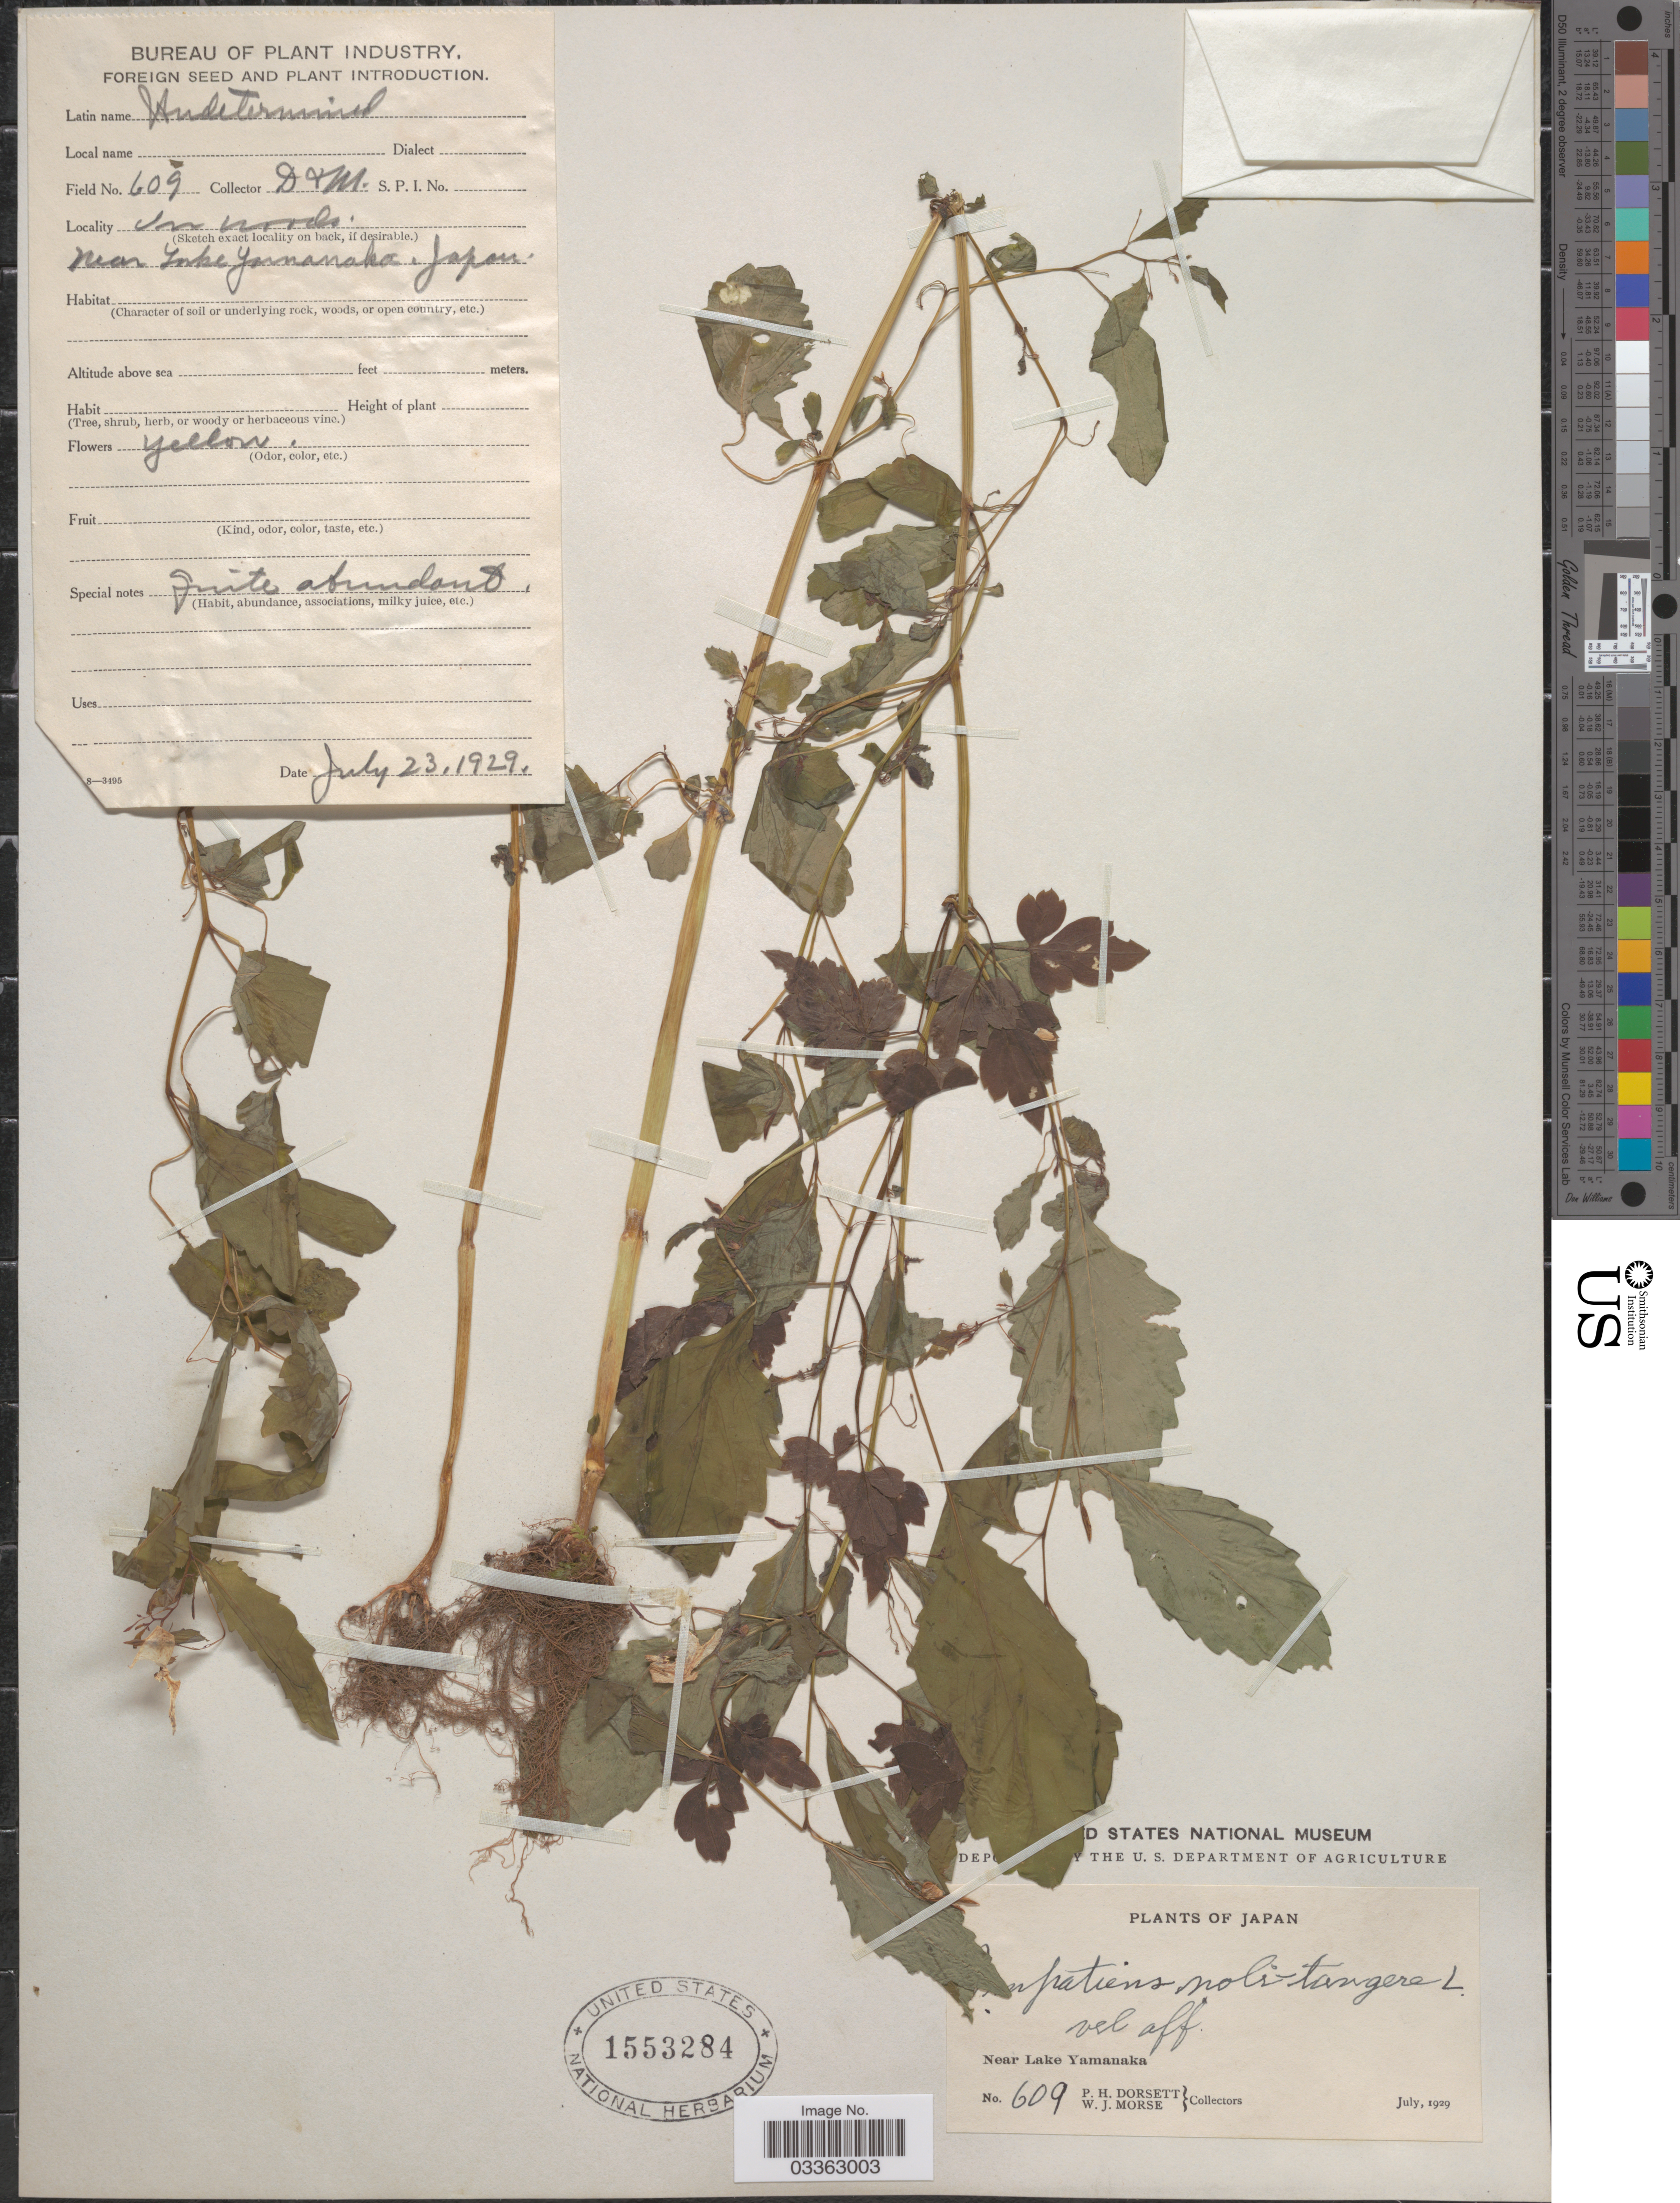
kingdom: Plantae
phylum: Tracheophyta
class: Magnoliopsida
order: Ericales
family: Balsaminaceae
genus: Impatiens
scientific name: Impatiens noli-tangere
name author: L.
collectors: P. H. Dorsett & W. J. Morse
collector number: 609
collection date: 1929-07-23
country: Japan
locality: Near Lake Yamanaka.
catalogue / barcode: US 1553284